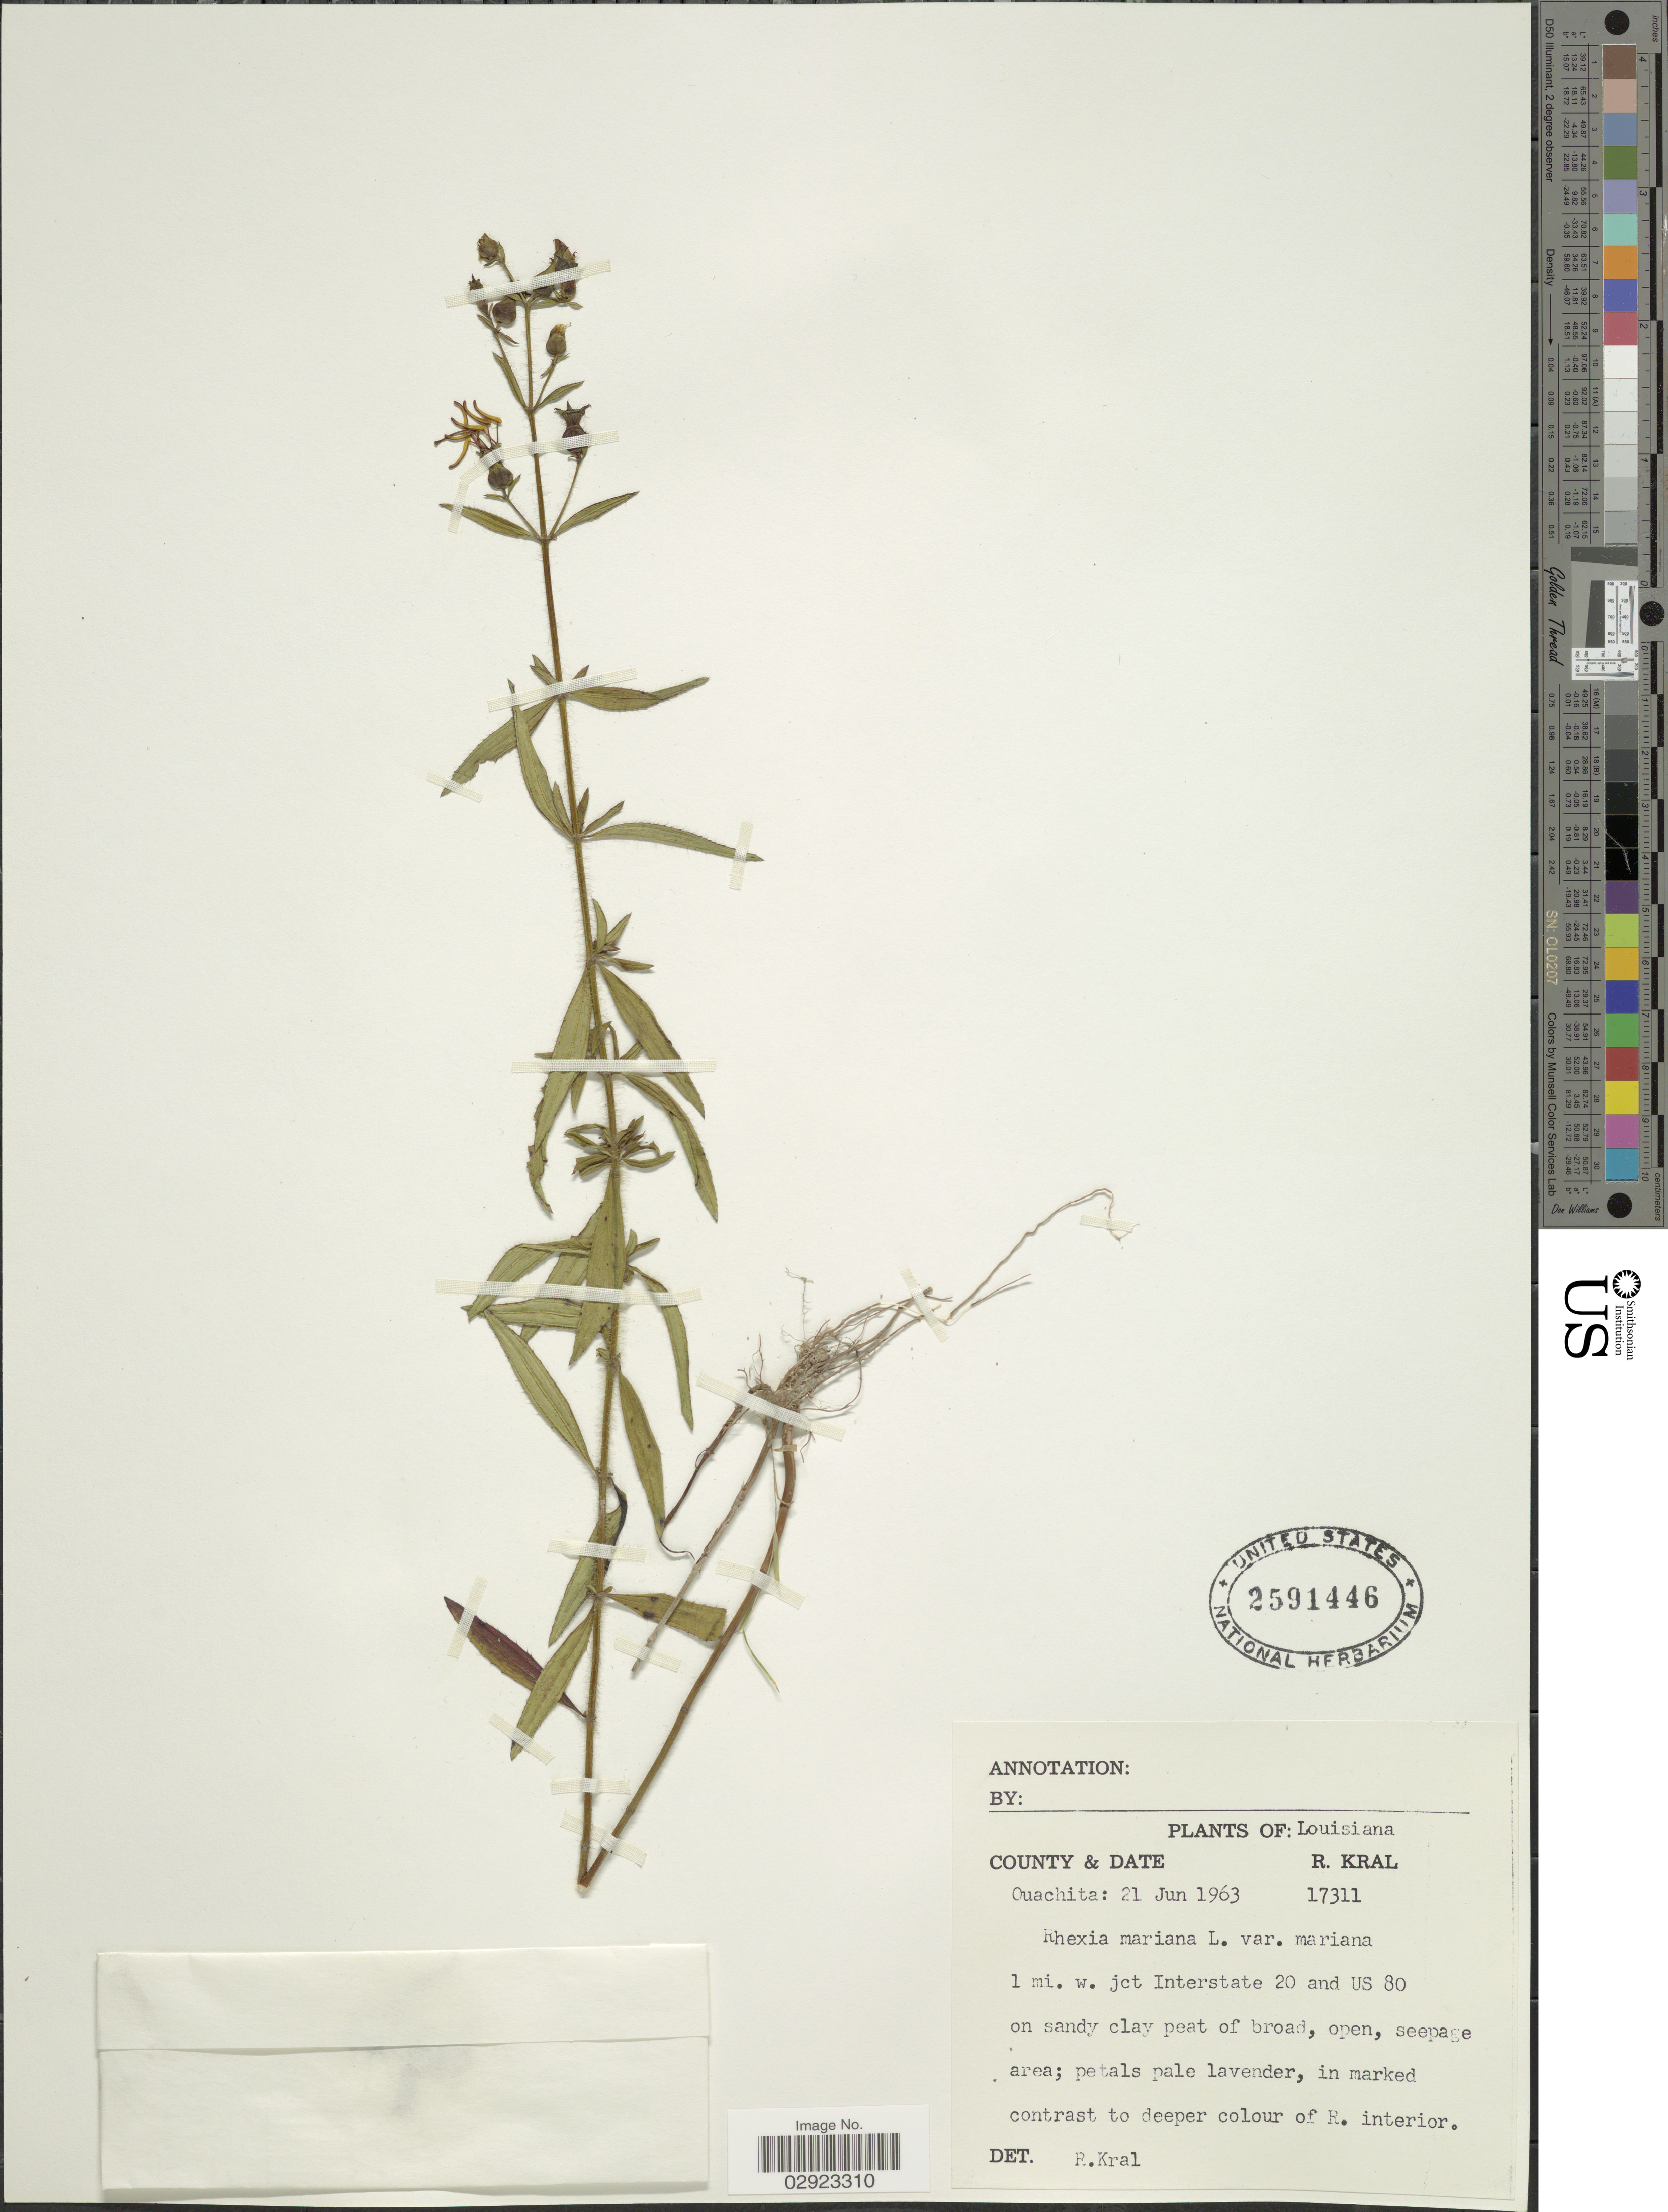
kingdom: Plantae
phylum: Tracheophyta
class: Magnoliopsida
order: Myrtales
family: Melastomataceae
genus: Rhexia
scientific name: Rhexia mariana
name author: L.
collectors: R. Kral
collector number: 17311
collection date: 1963-06-21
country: United States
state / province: Louisiana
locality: County Ouachita, 1 mi. w. jct Interstate 20 and US 80.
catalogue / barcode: US 2591446